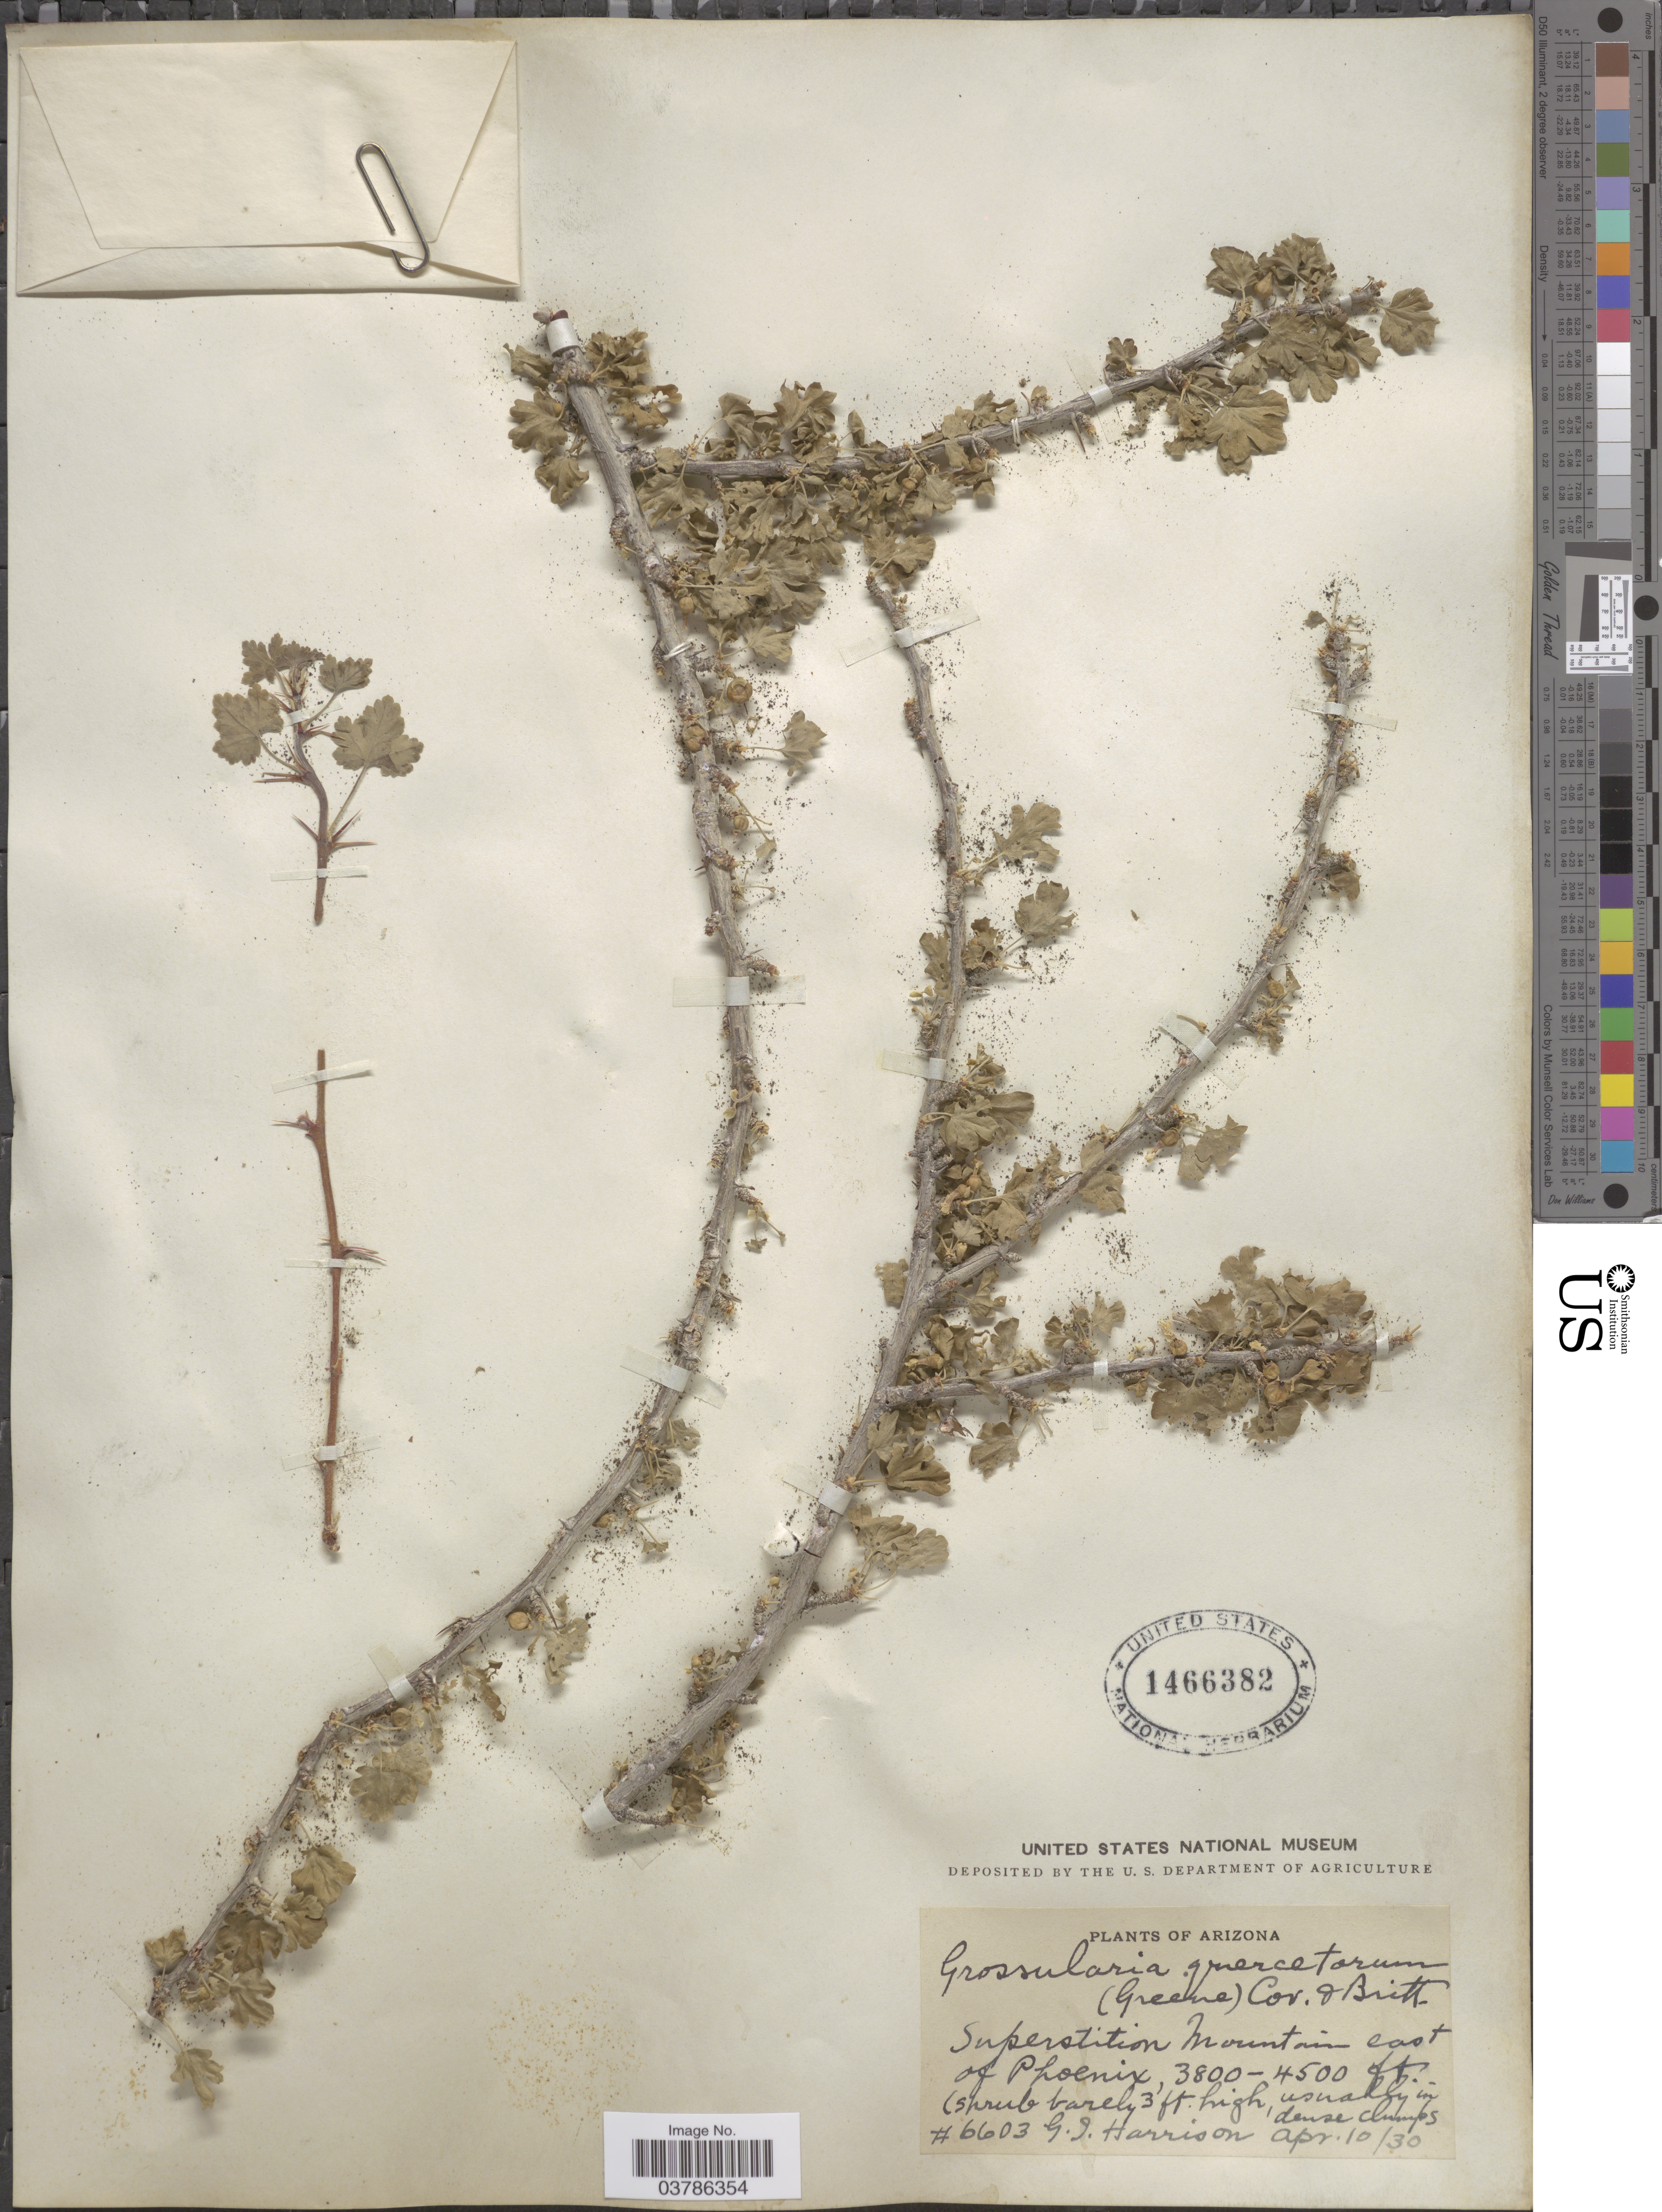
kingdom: Plantae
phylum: Tracheophyta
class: Magnoliopsida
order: Saxifragales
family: Grossulariaceae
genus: Ribes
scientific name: Ribes quercetorum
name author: Greene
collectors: G. J. Harrison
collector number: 6603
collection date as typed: Transcribed d/m/y: 10/4/30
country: United States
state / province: Arizona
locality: Superstition Mountain east of Phoenix.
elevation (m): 1158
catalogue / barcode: US 1466382